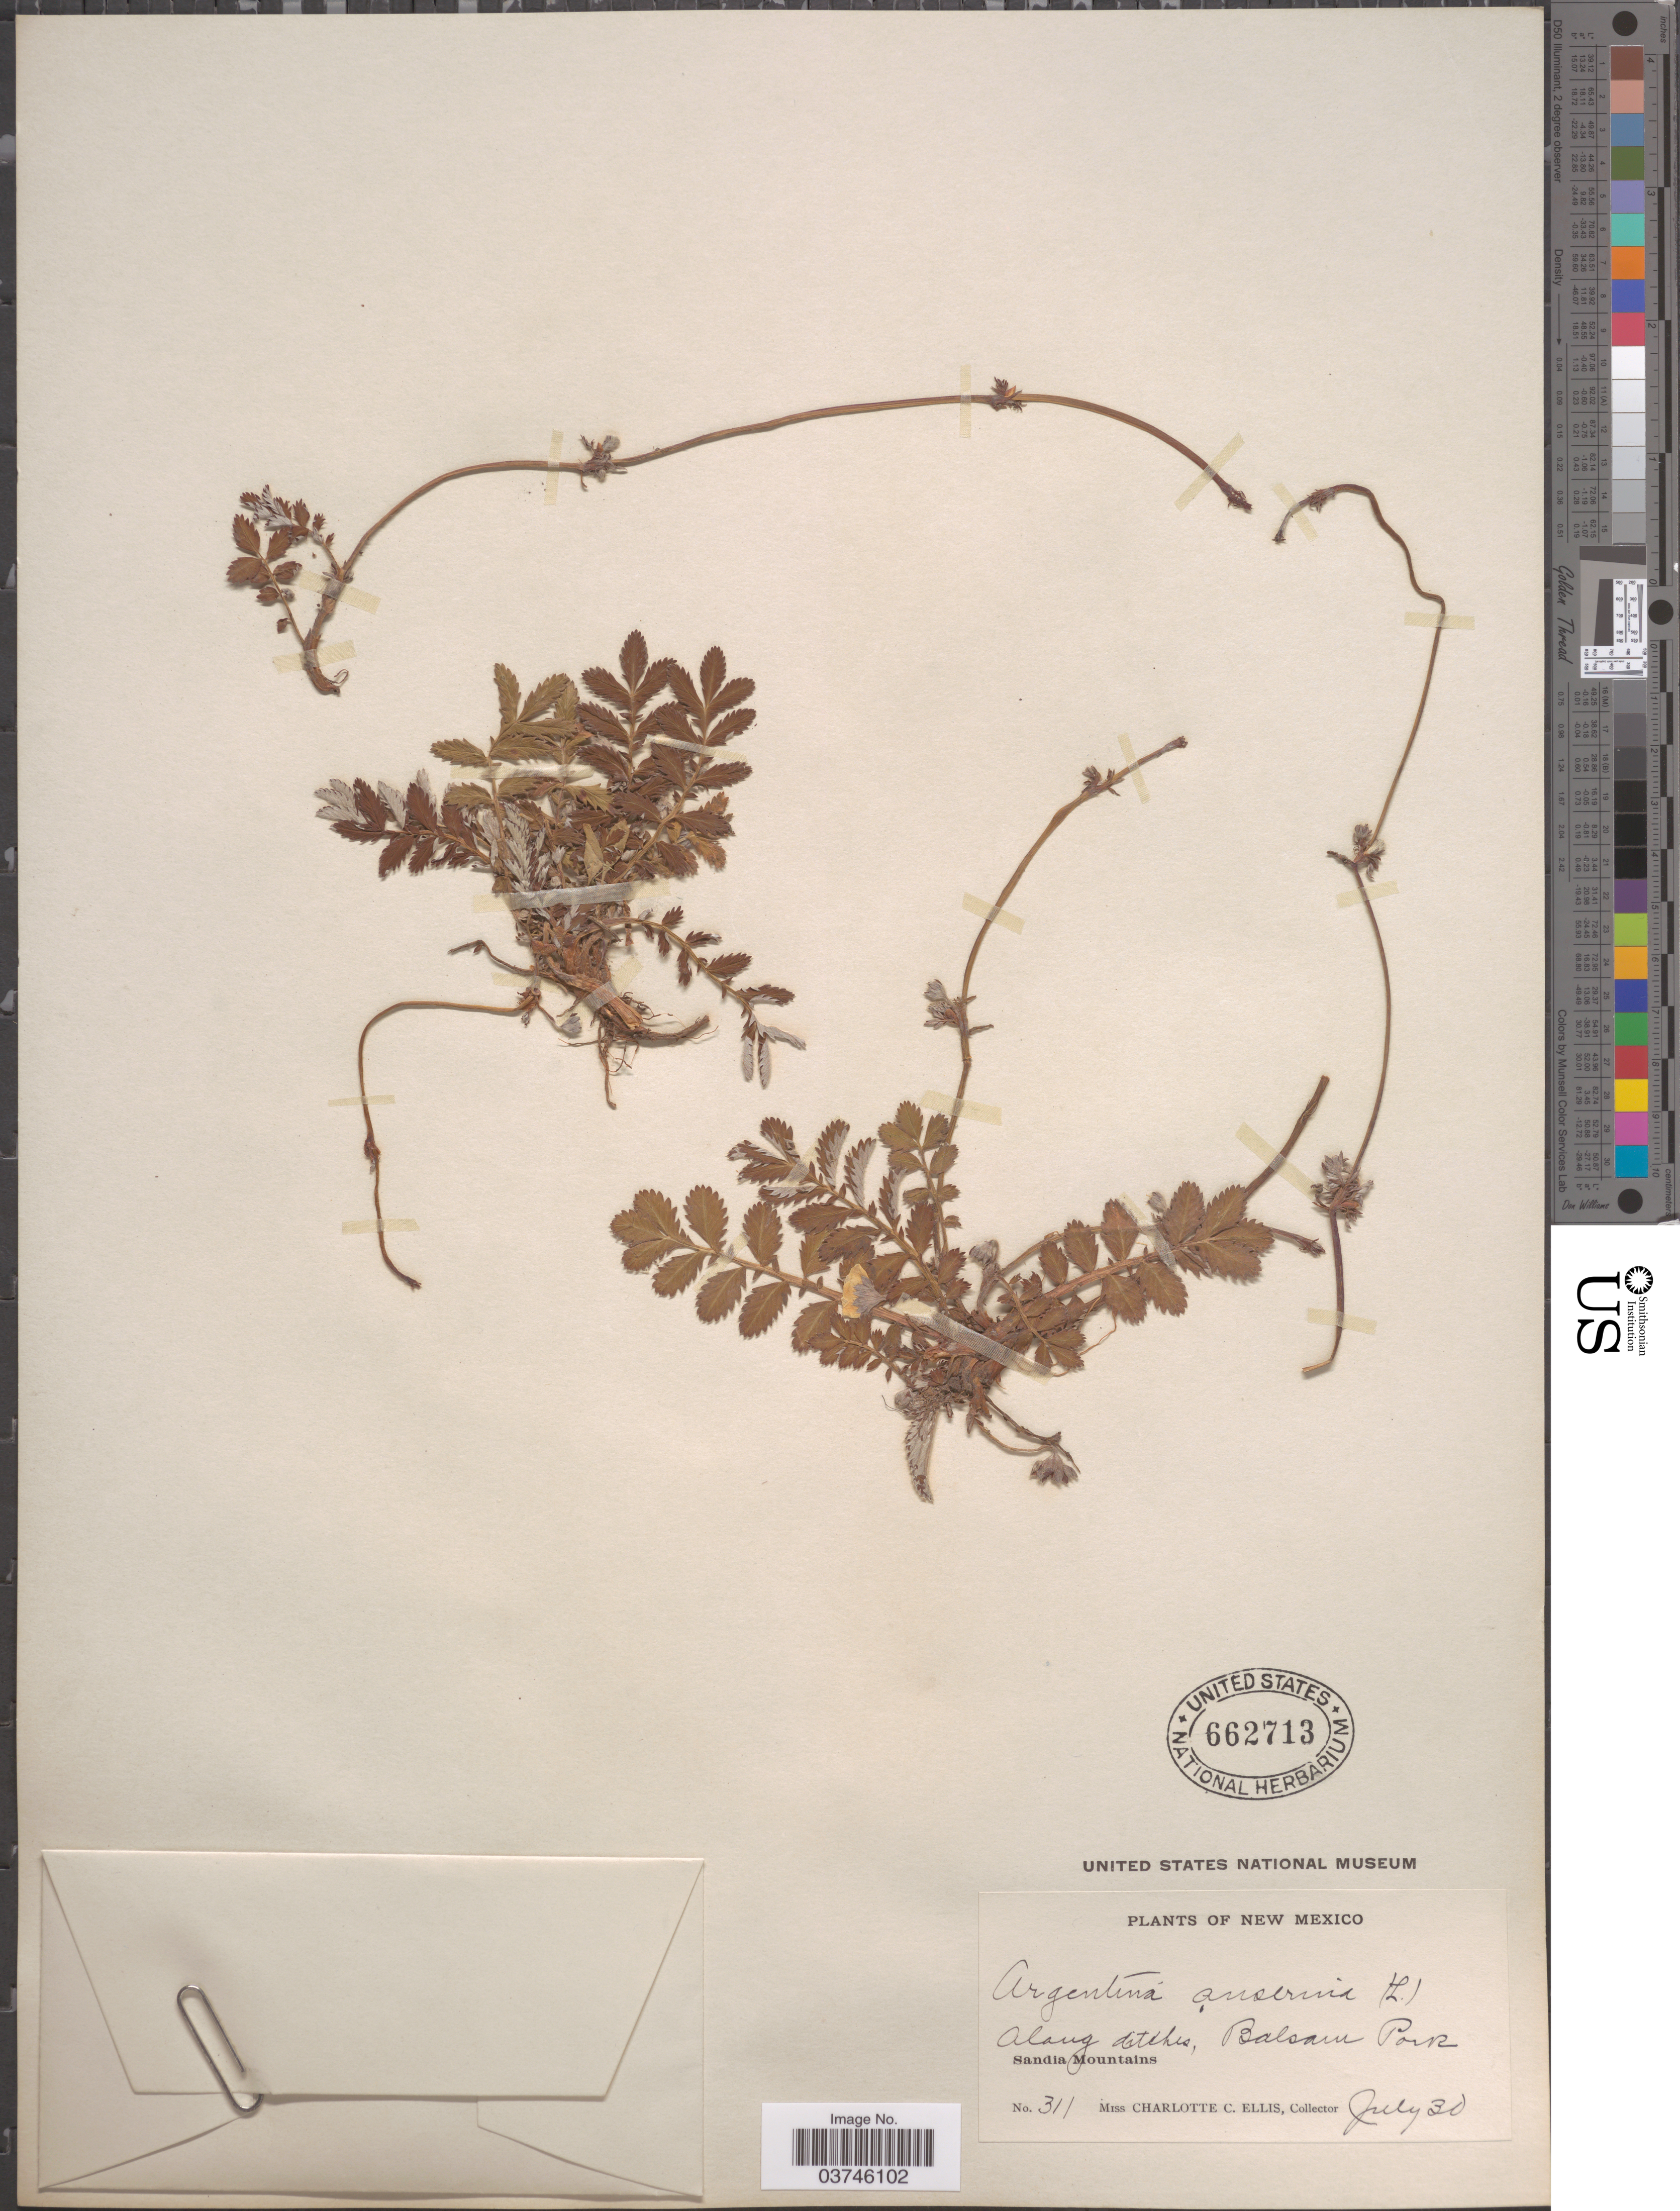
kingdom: Plantae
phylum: Tracheophyta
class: Magnoliopsida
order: Rosales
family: Rosaceae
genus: Argentina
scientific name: Argentina anserina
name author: (L.) Rydb.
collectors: C. C. Ellis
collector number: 311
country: United States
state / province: New Mexico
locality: Along ditches, Balsam Park. Sandia Mountains.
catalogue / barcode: US 662713